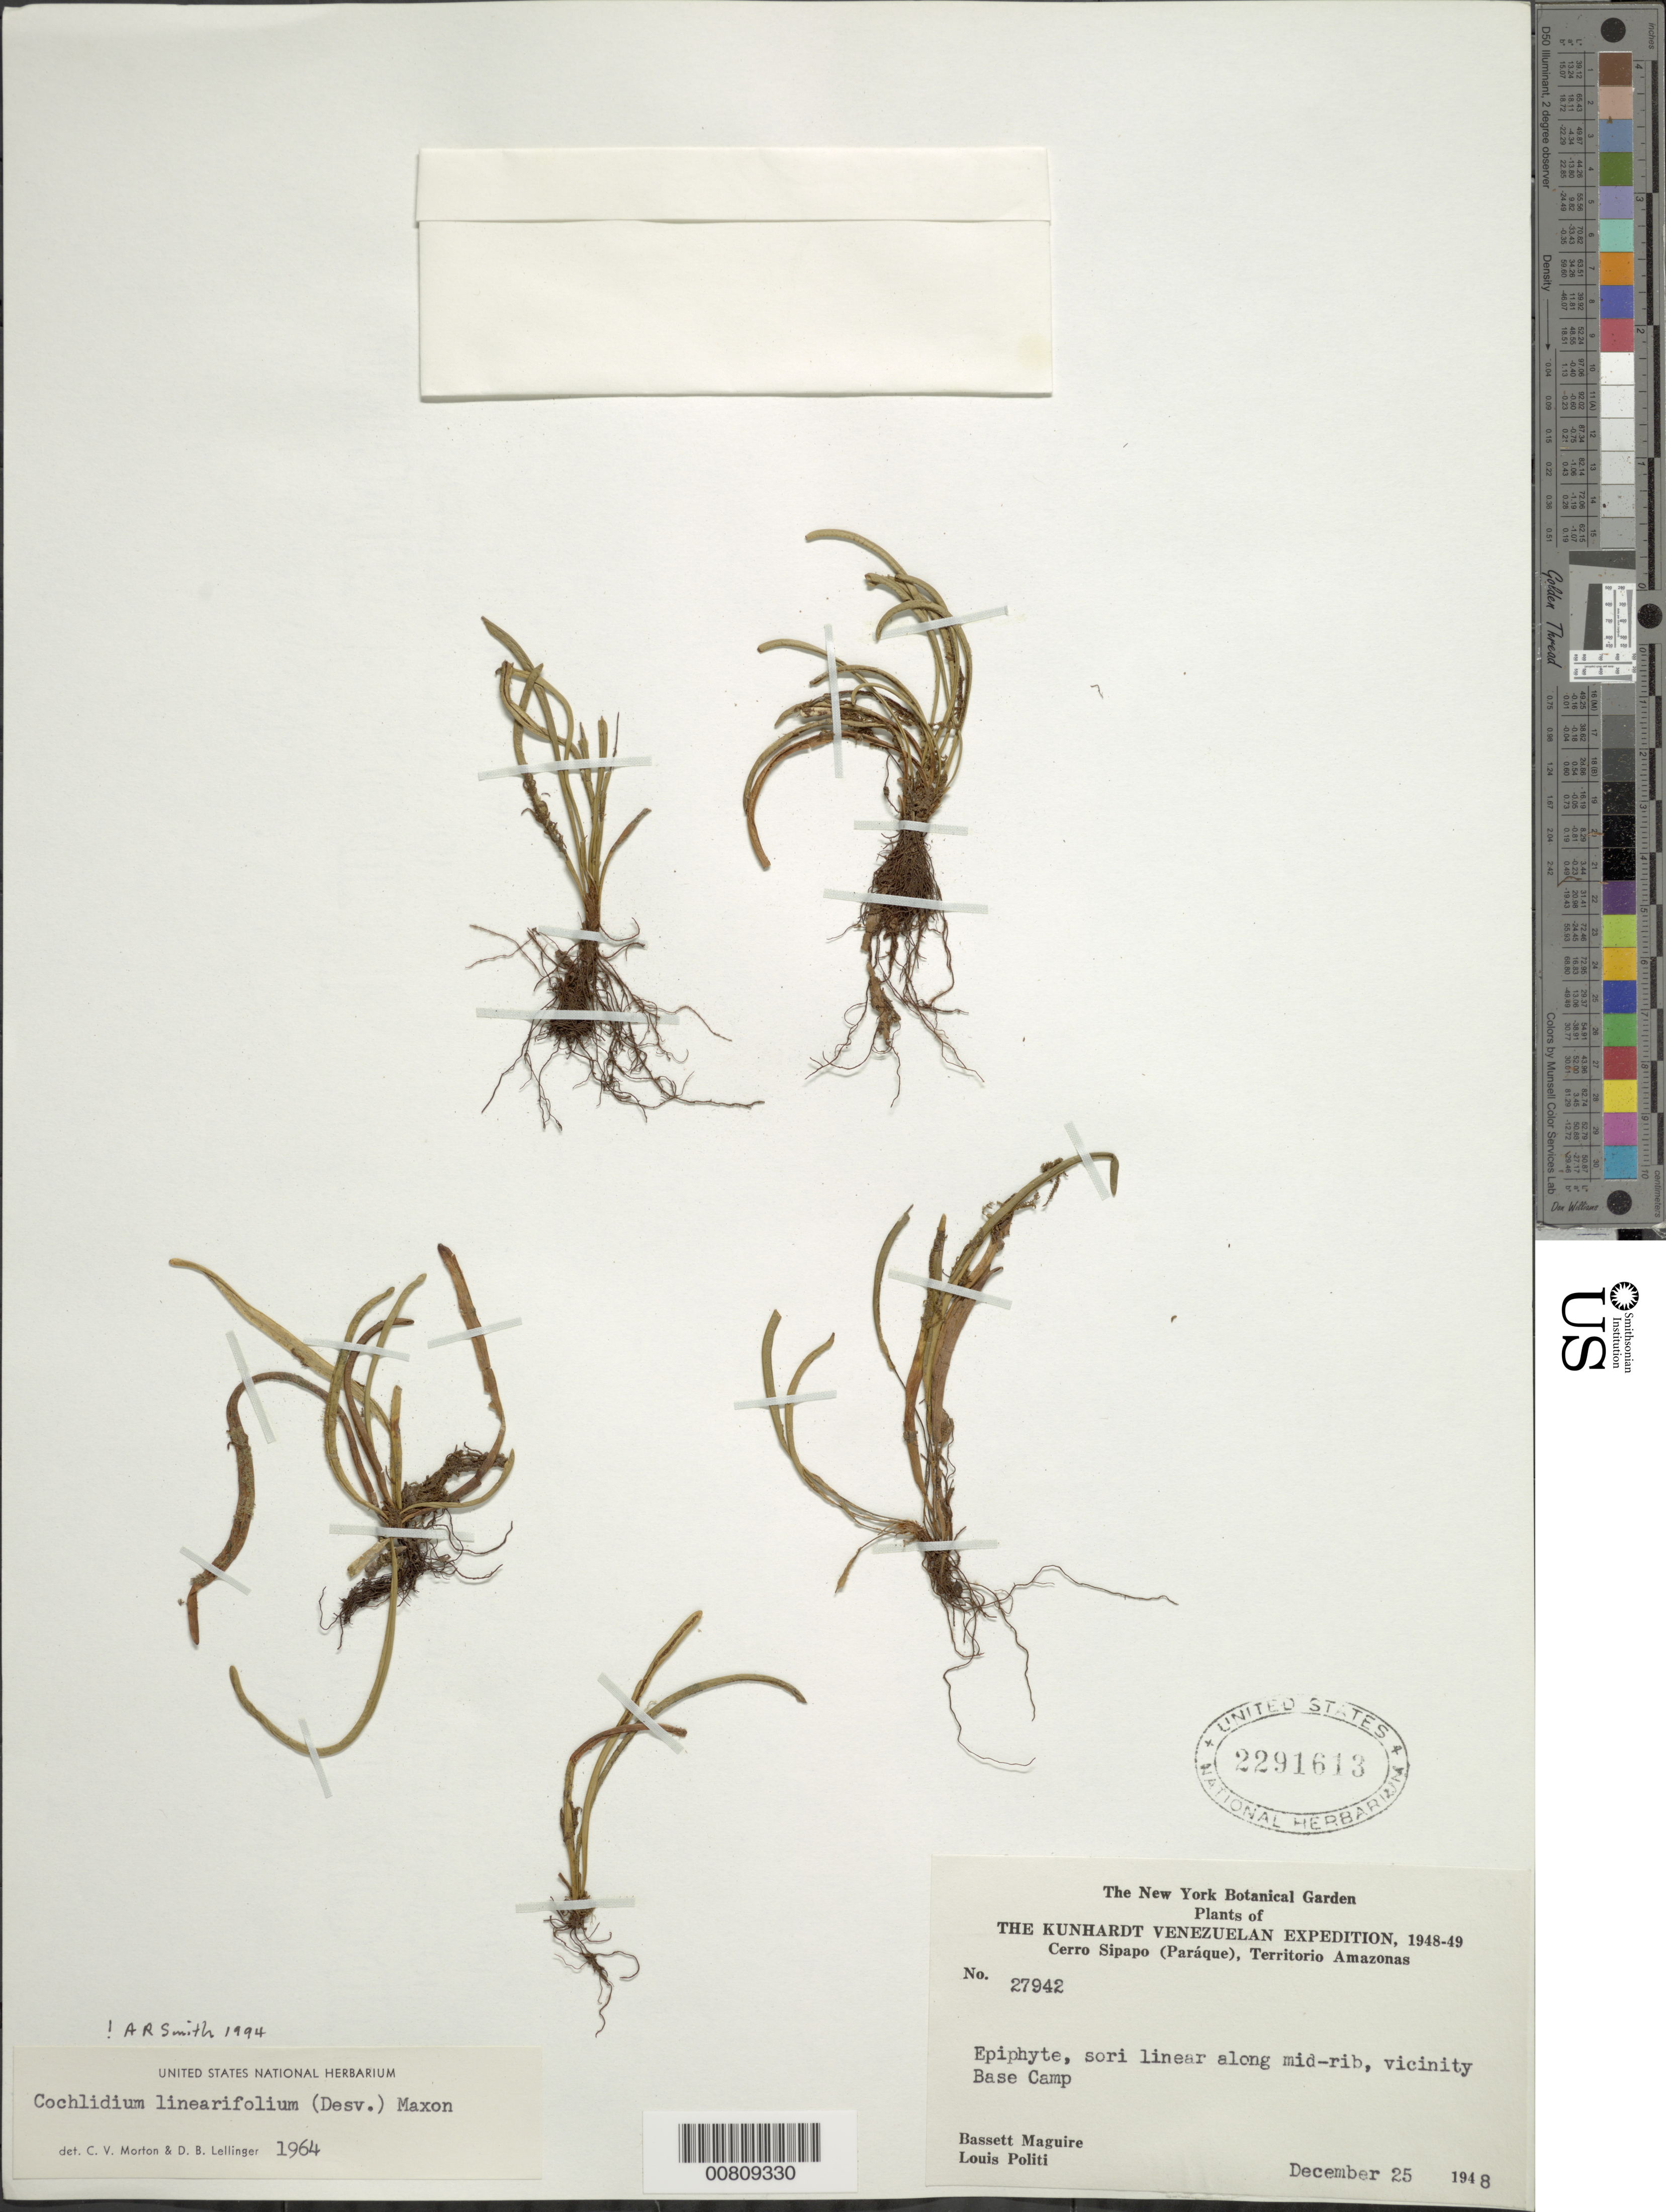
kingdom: Plantae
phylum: Tracheophyta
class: Polypodiopsida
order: Polypodiales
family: Polypodiaceae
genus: Cochlidium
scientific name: Cochlidium linearifolium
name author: (Desv.) Maxon ex C. Chr.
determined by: Smith, Alan R., (UC)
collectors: B. Maguire & L. Politi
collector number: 27942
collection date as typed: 25-Dec-48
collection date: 1948-12-25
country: Venezuela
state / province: Amazonas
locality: Cerro Sipapo (Paráque), Base Camp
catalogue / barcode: US 2291613